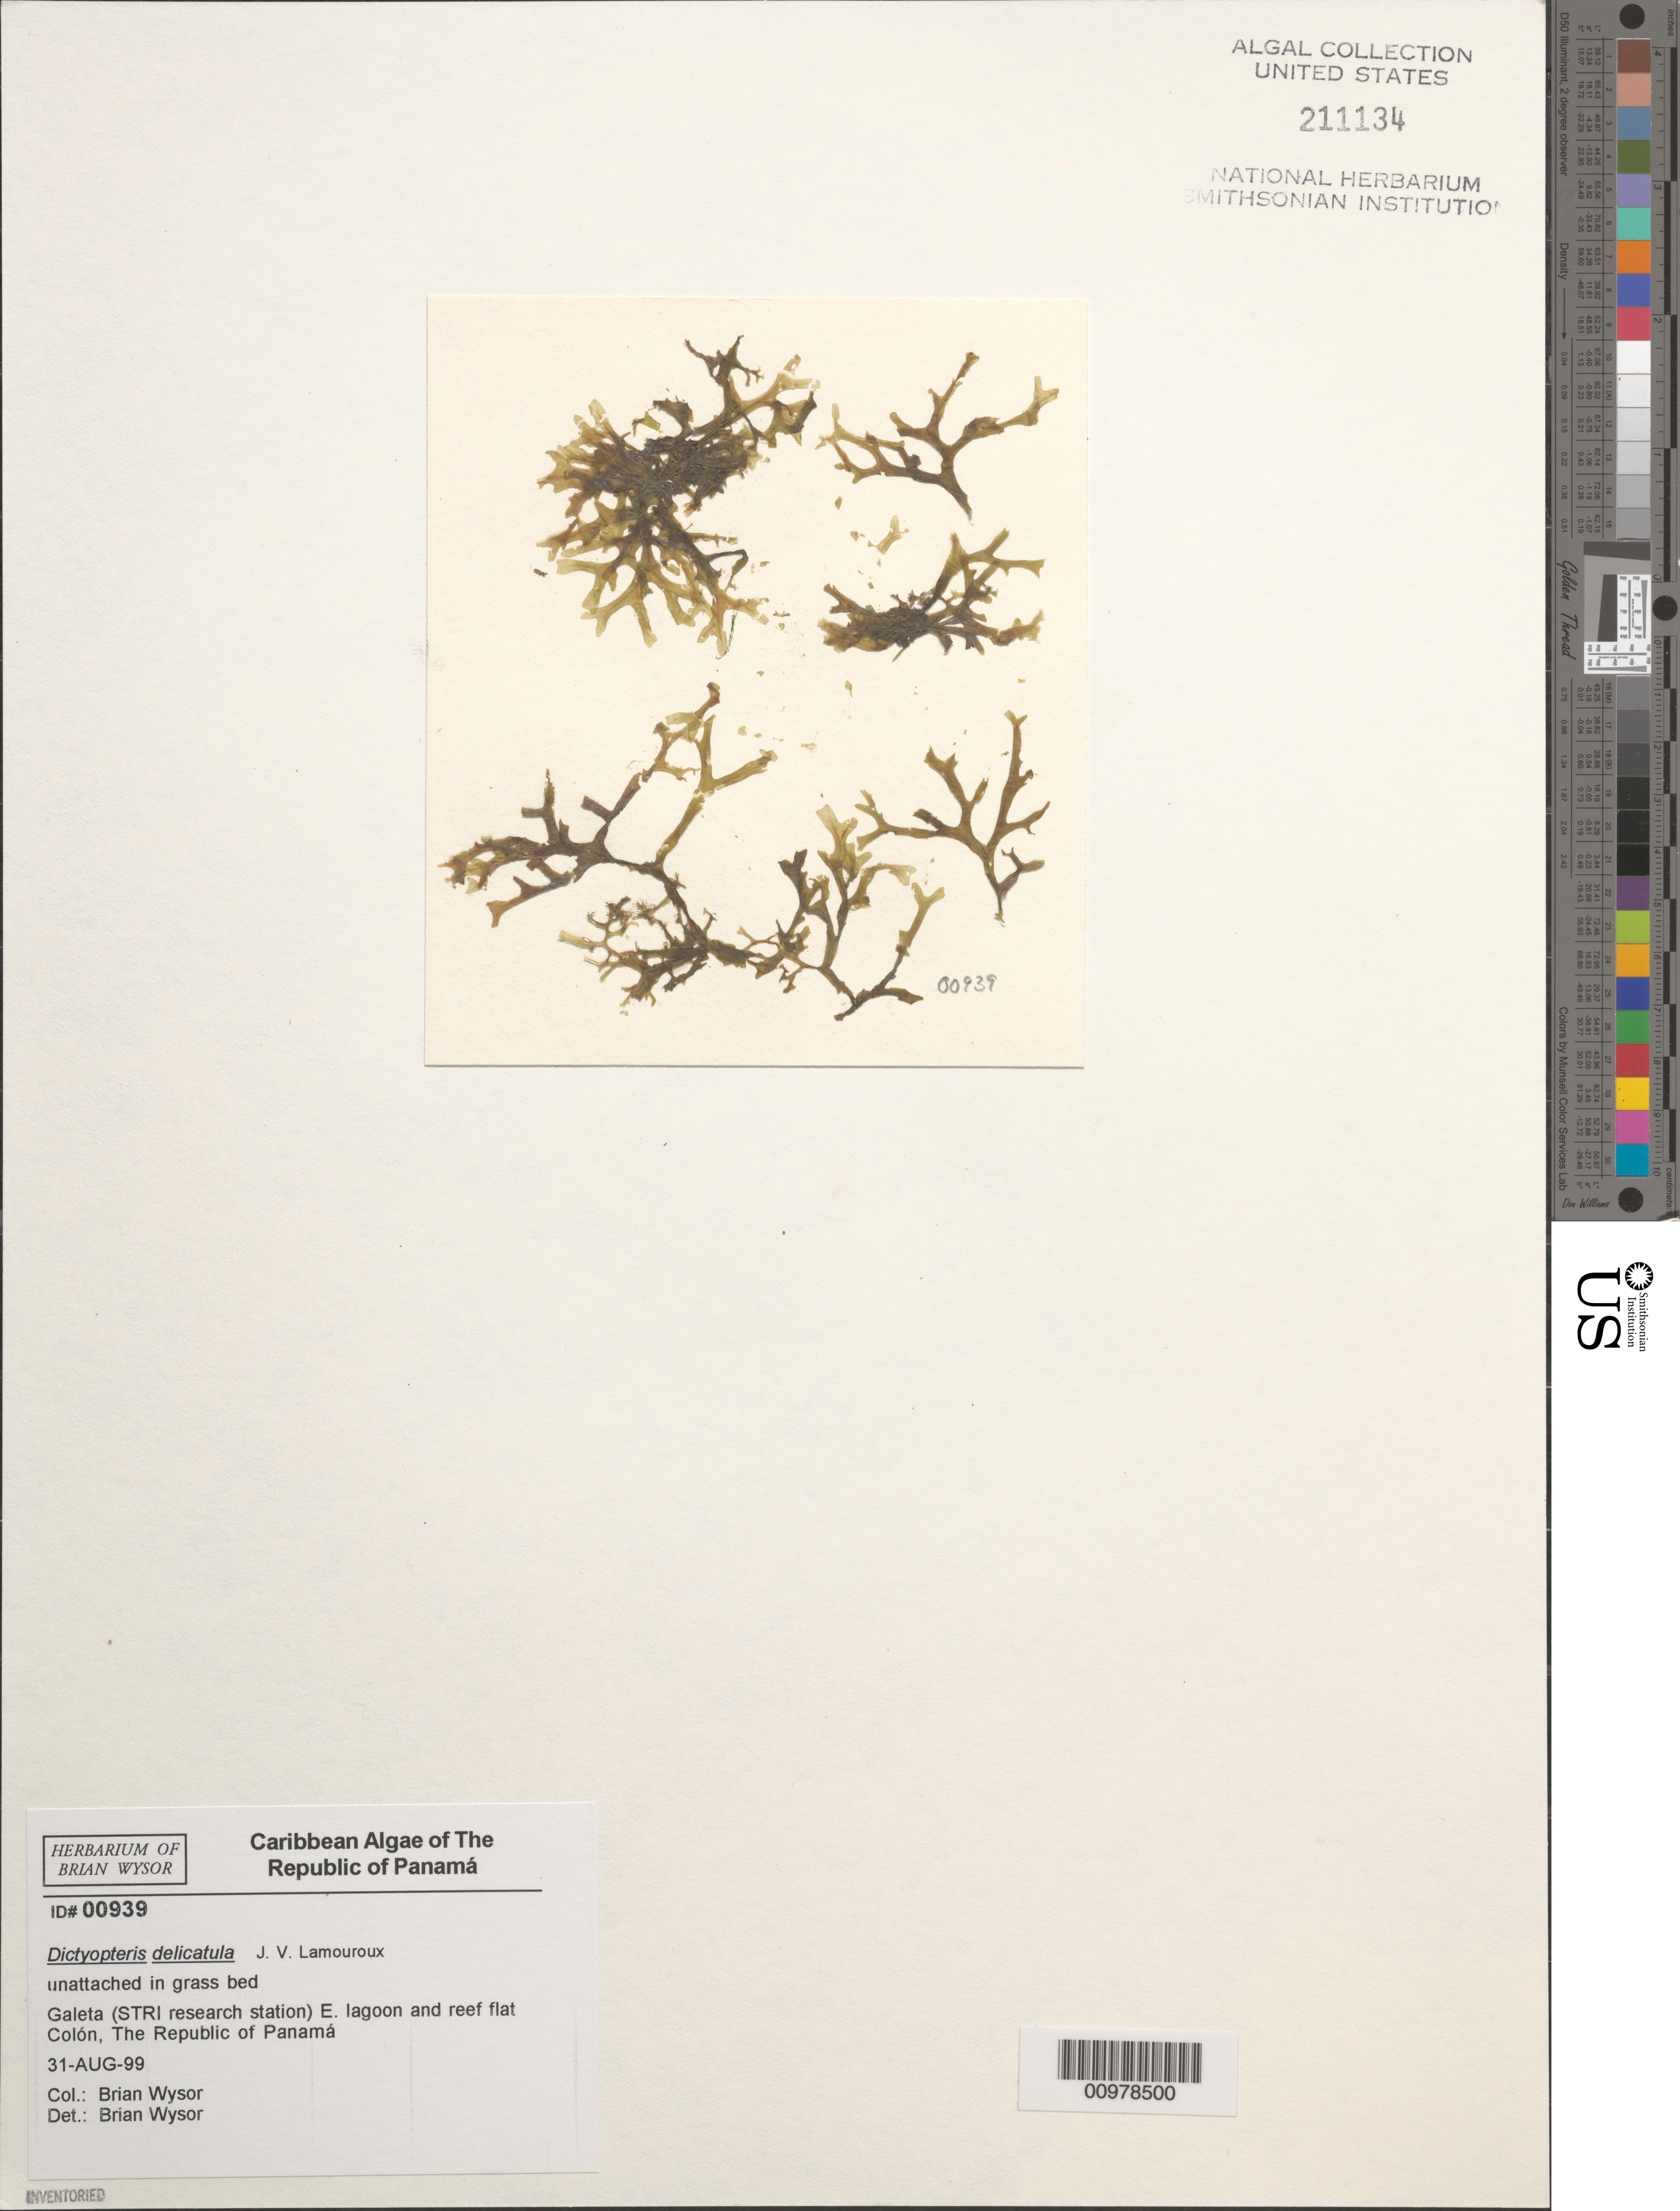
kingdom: Chromista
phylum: Ochrophyta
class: Phaeophyceae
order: Dictyotales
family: Dictyotaceae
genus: Dictyopteris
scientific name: Dictyopteris delicatula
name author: J.V.Lamouroux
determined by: Wysor, B.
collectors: B. Wysor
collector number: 00939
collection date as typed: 31 Aug 1999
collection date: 1999-08-31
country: Panama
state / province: Colón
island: Galeta Island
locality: STRI (Smithsonian Tropical Research Institute) research station east lagoon and reef flat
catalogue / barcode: US 211134